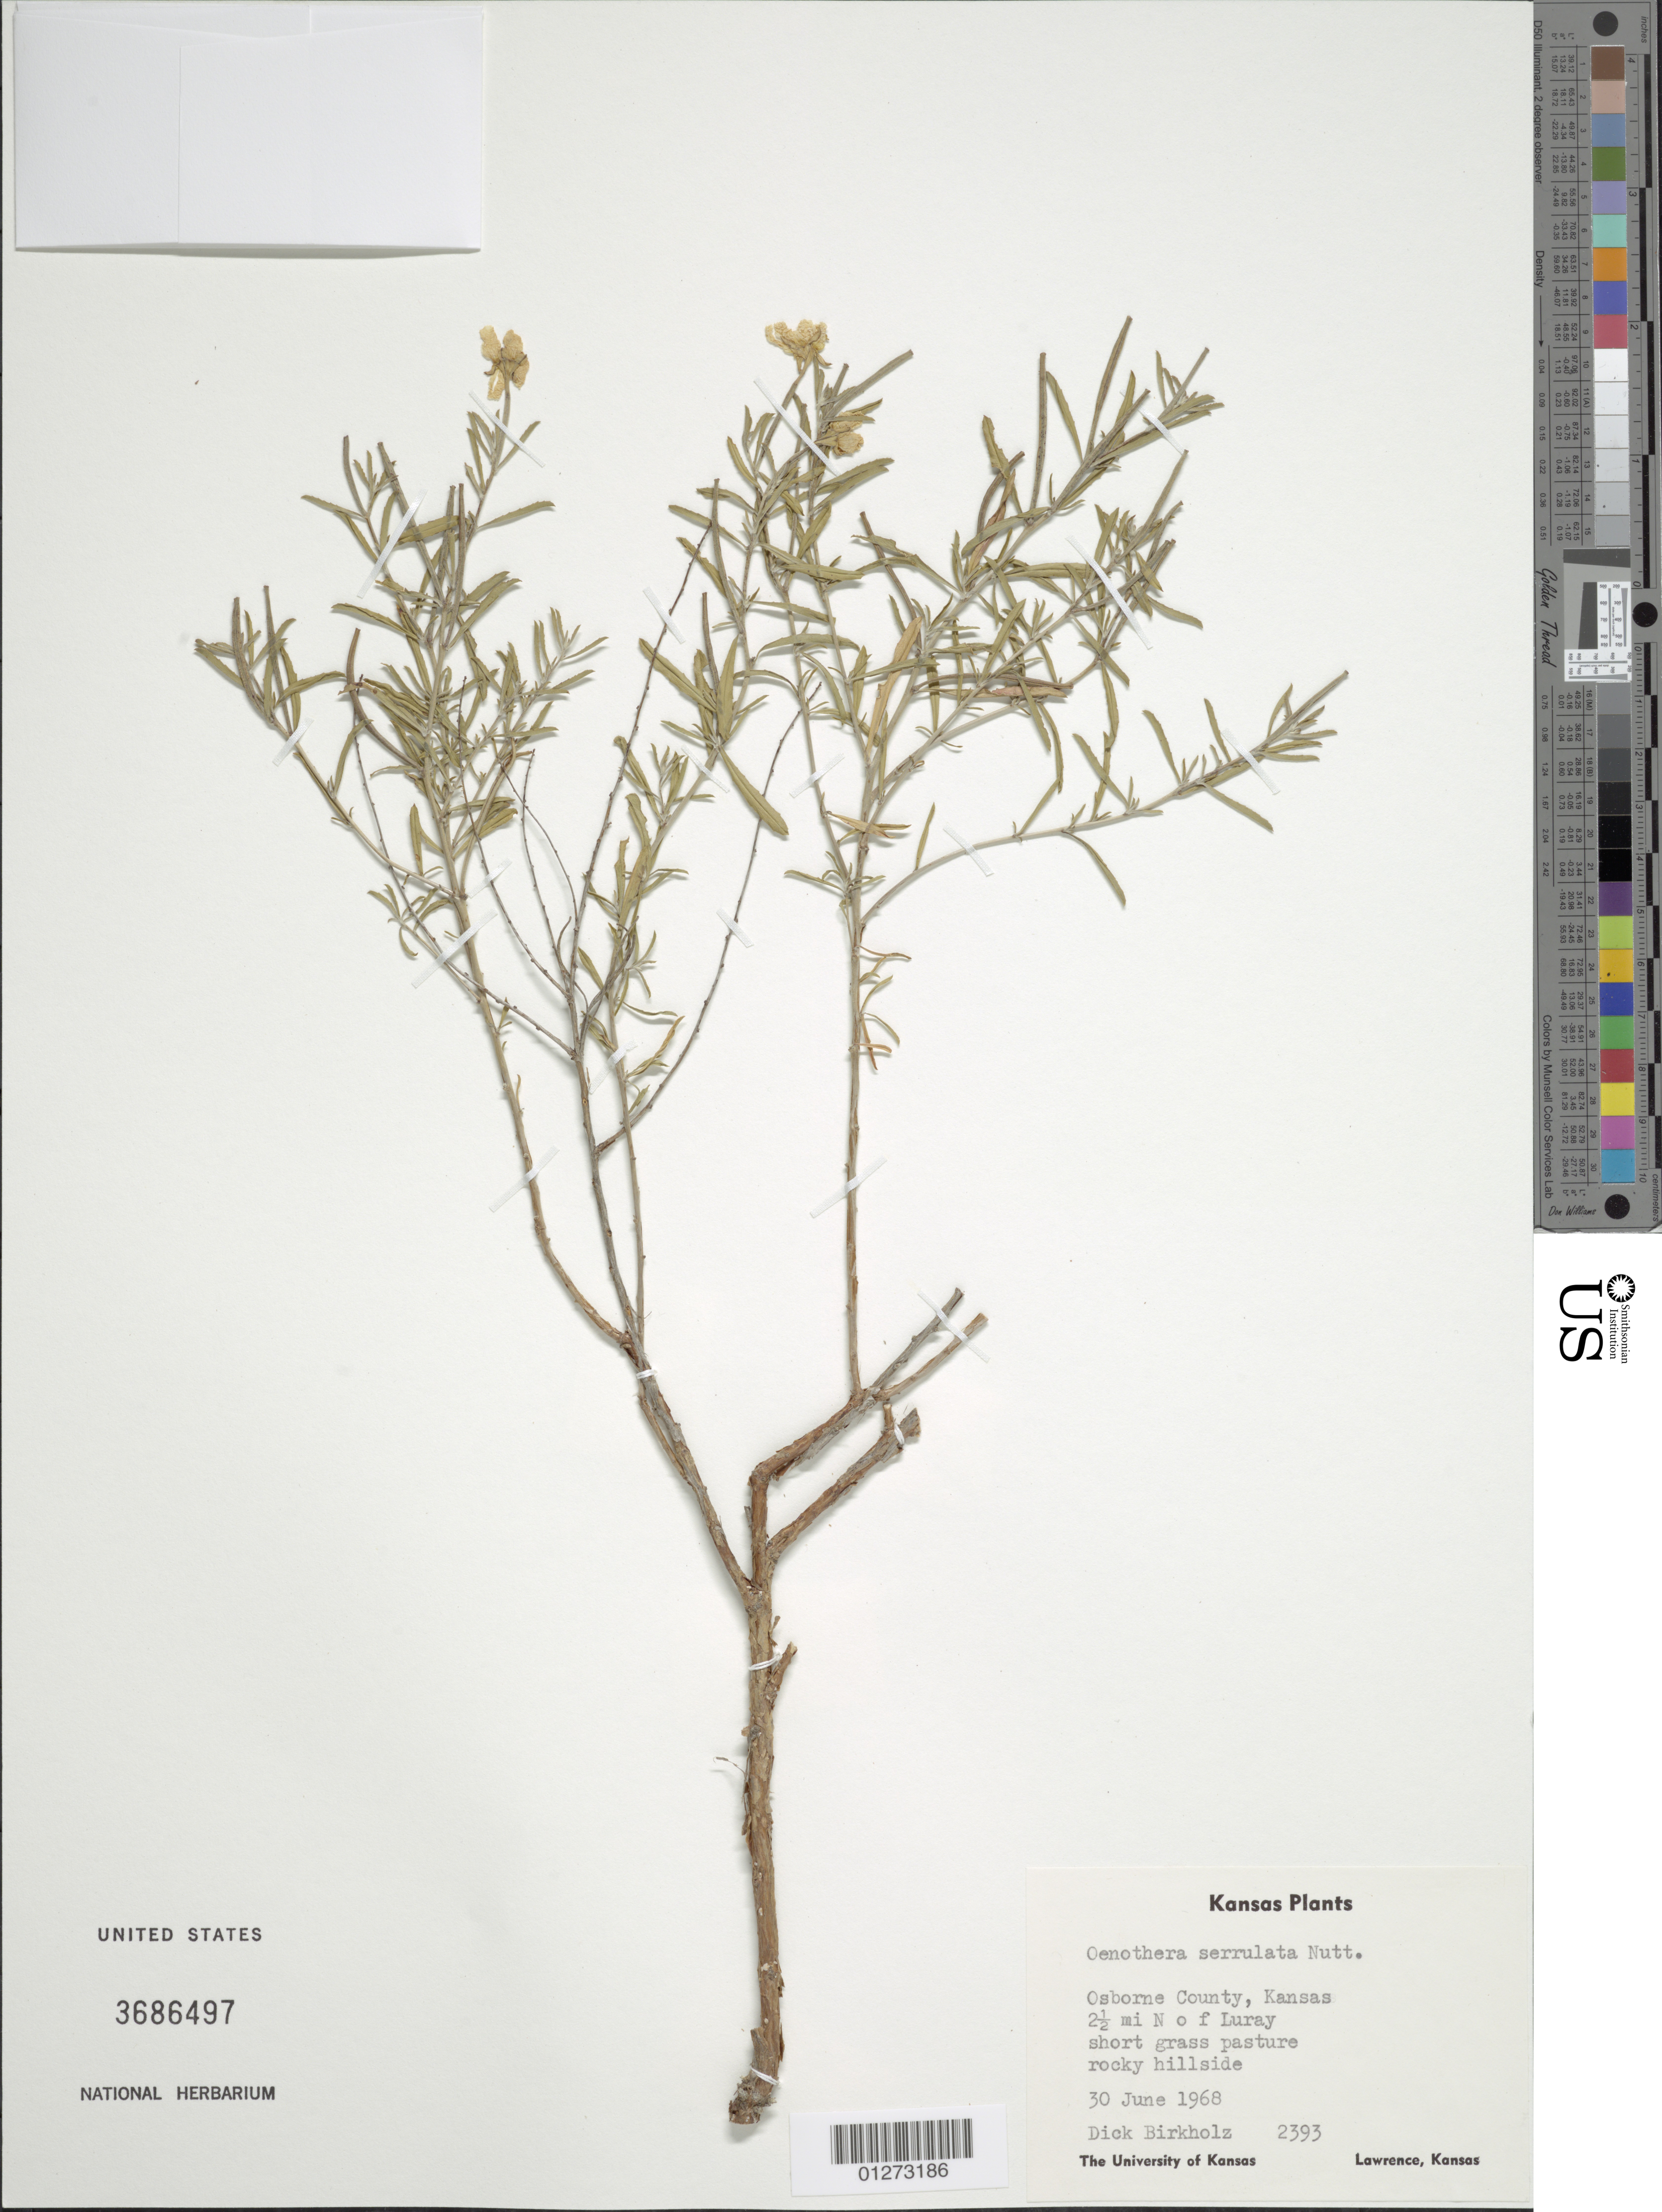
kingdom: Plantae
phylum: Tracheophyta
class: Magnoliopsida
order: Myrtales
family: Onagraceae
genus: Oenothera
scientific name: Oenothera serrulata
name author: Nutt.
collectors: D. Birkholz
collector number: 2393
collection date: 1968-06-30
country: United States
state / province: Kansas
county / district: Osborne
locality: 2.5 mi N of Luray, rocky hillside.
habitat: Short grass pasture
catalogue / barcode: US 3686497